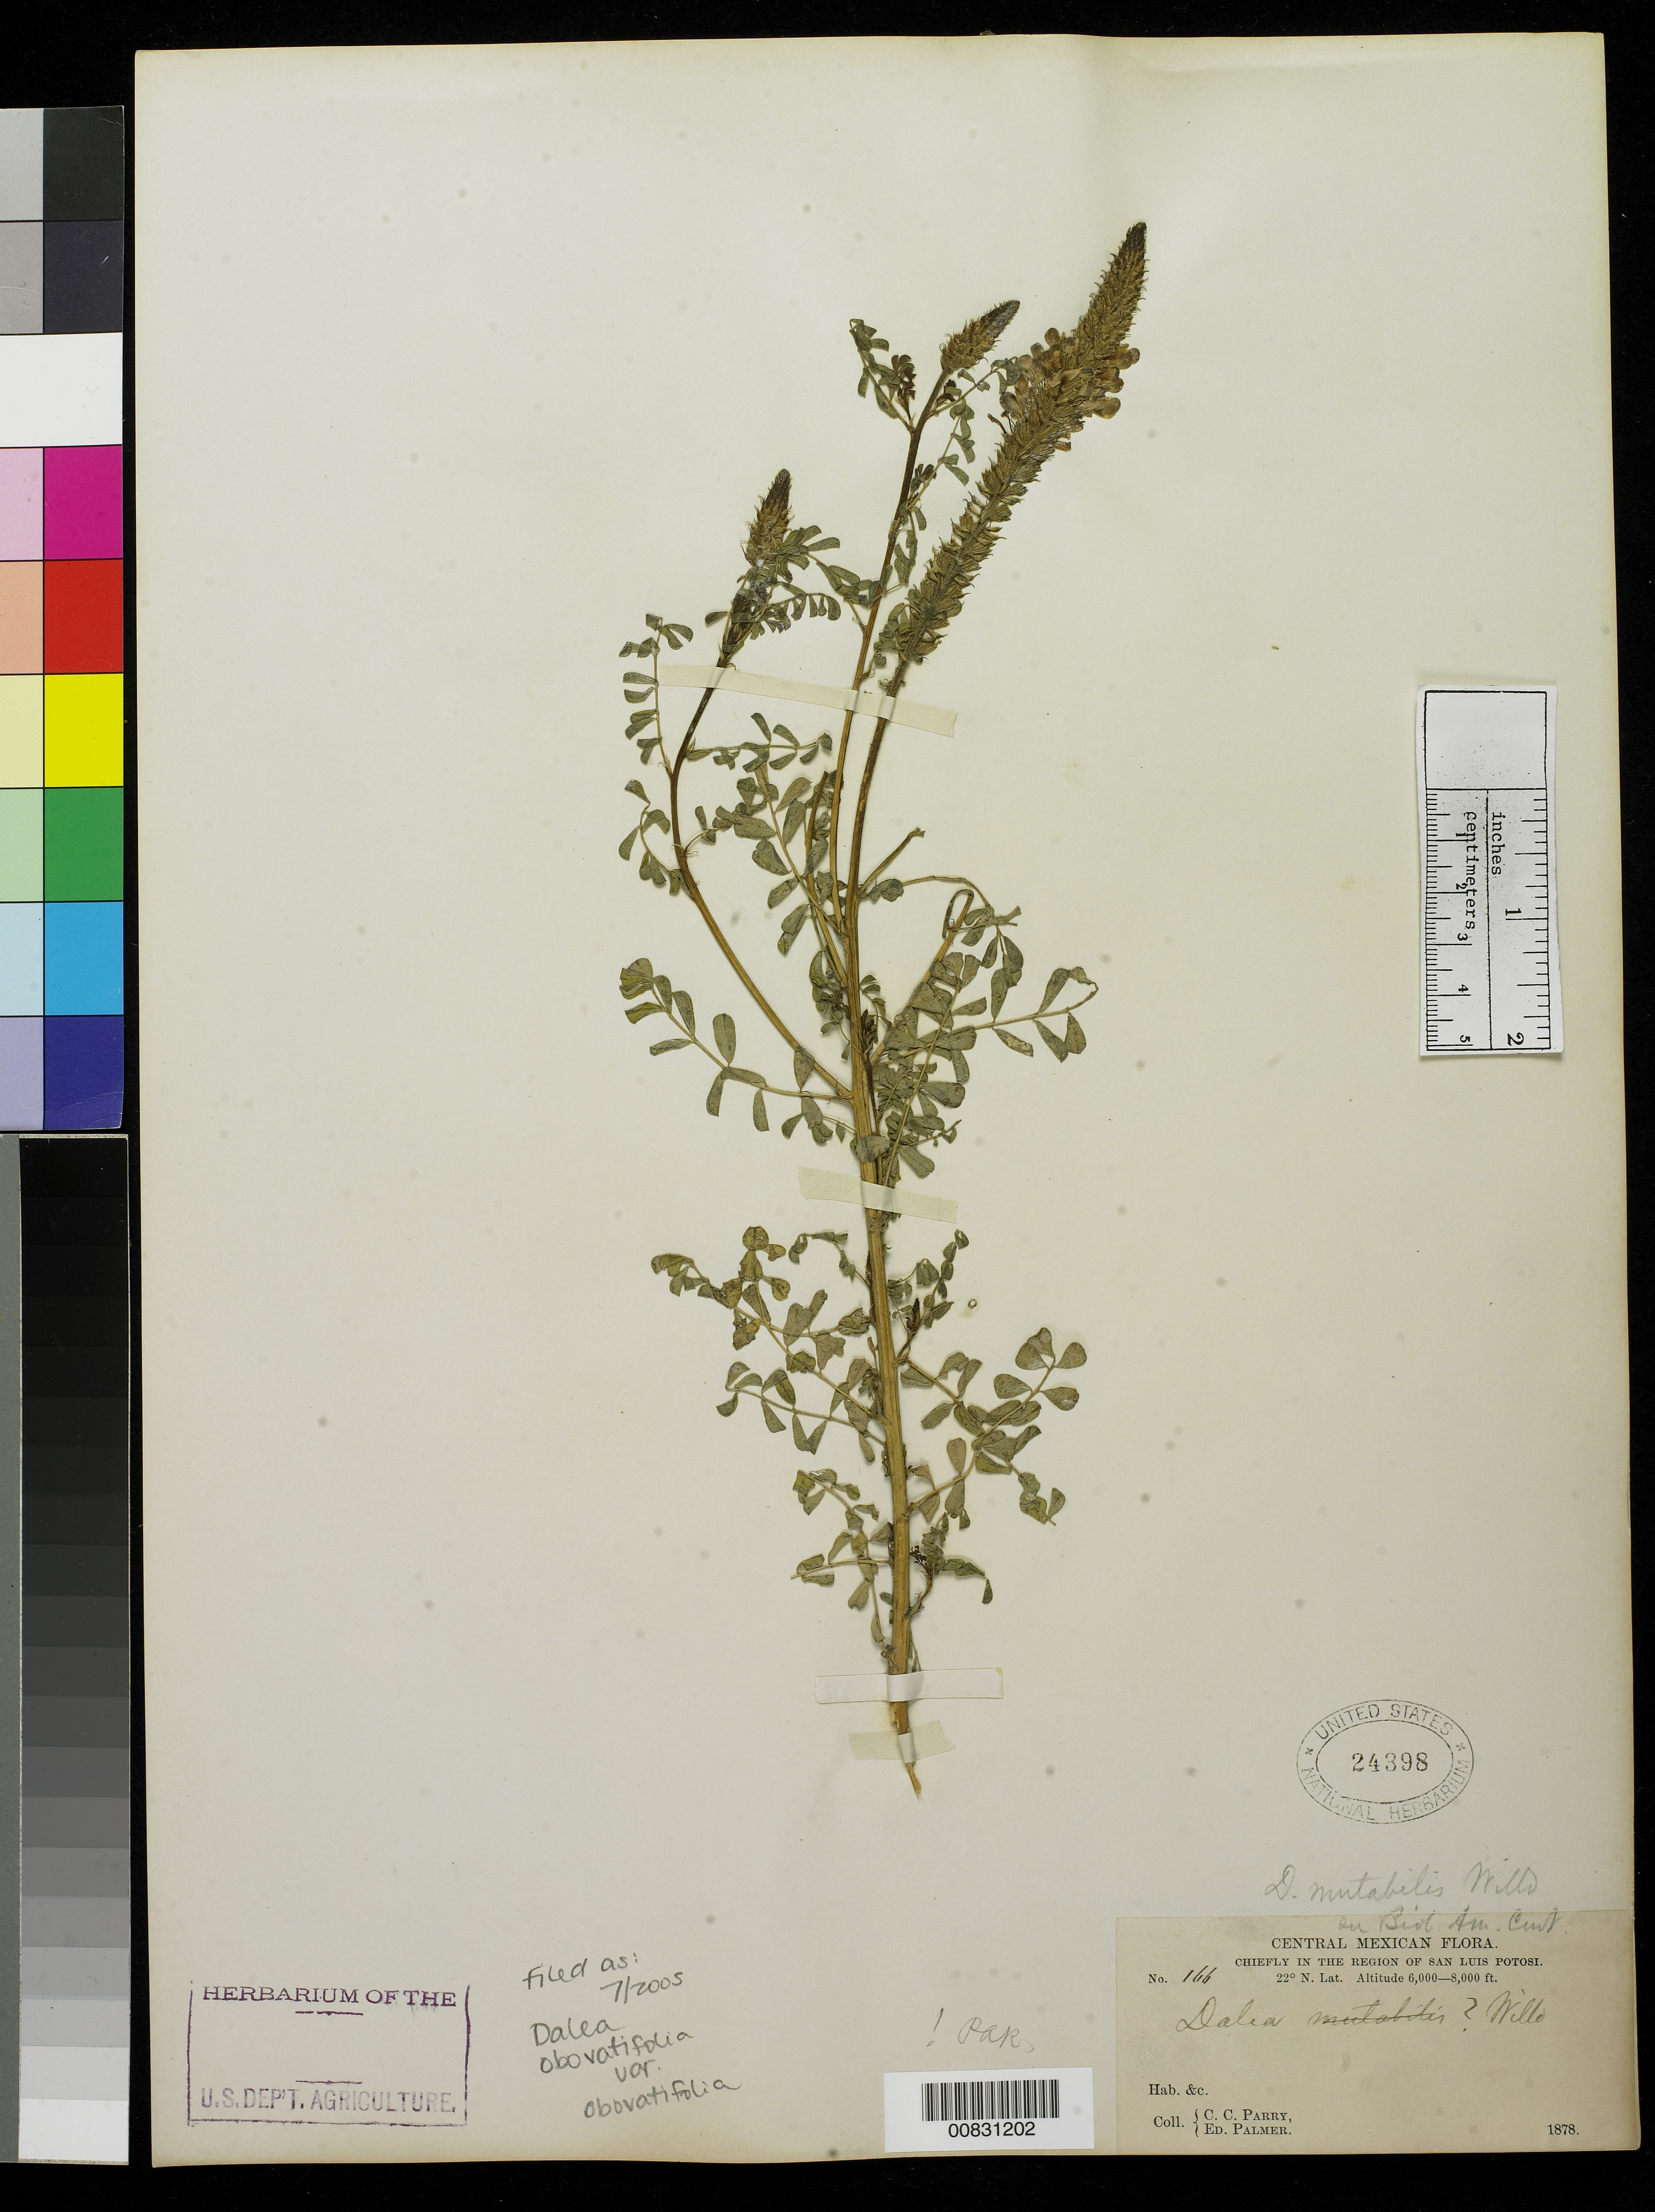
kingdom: Plantae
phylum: Tracheophyta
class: Magnoliopsida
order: Fabales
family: Fabaceae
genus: Dalea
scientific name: Dalea obovatifolia var. obovatifolia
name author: Ortega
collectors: C. C. Parry & E. Palmer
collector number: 166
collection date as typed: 1878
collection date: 1878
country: Mexico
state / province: San Luis Potosí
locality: Chiefly in the region of San Luis Potosí.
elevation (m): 1829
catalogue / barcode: US 24398